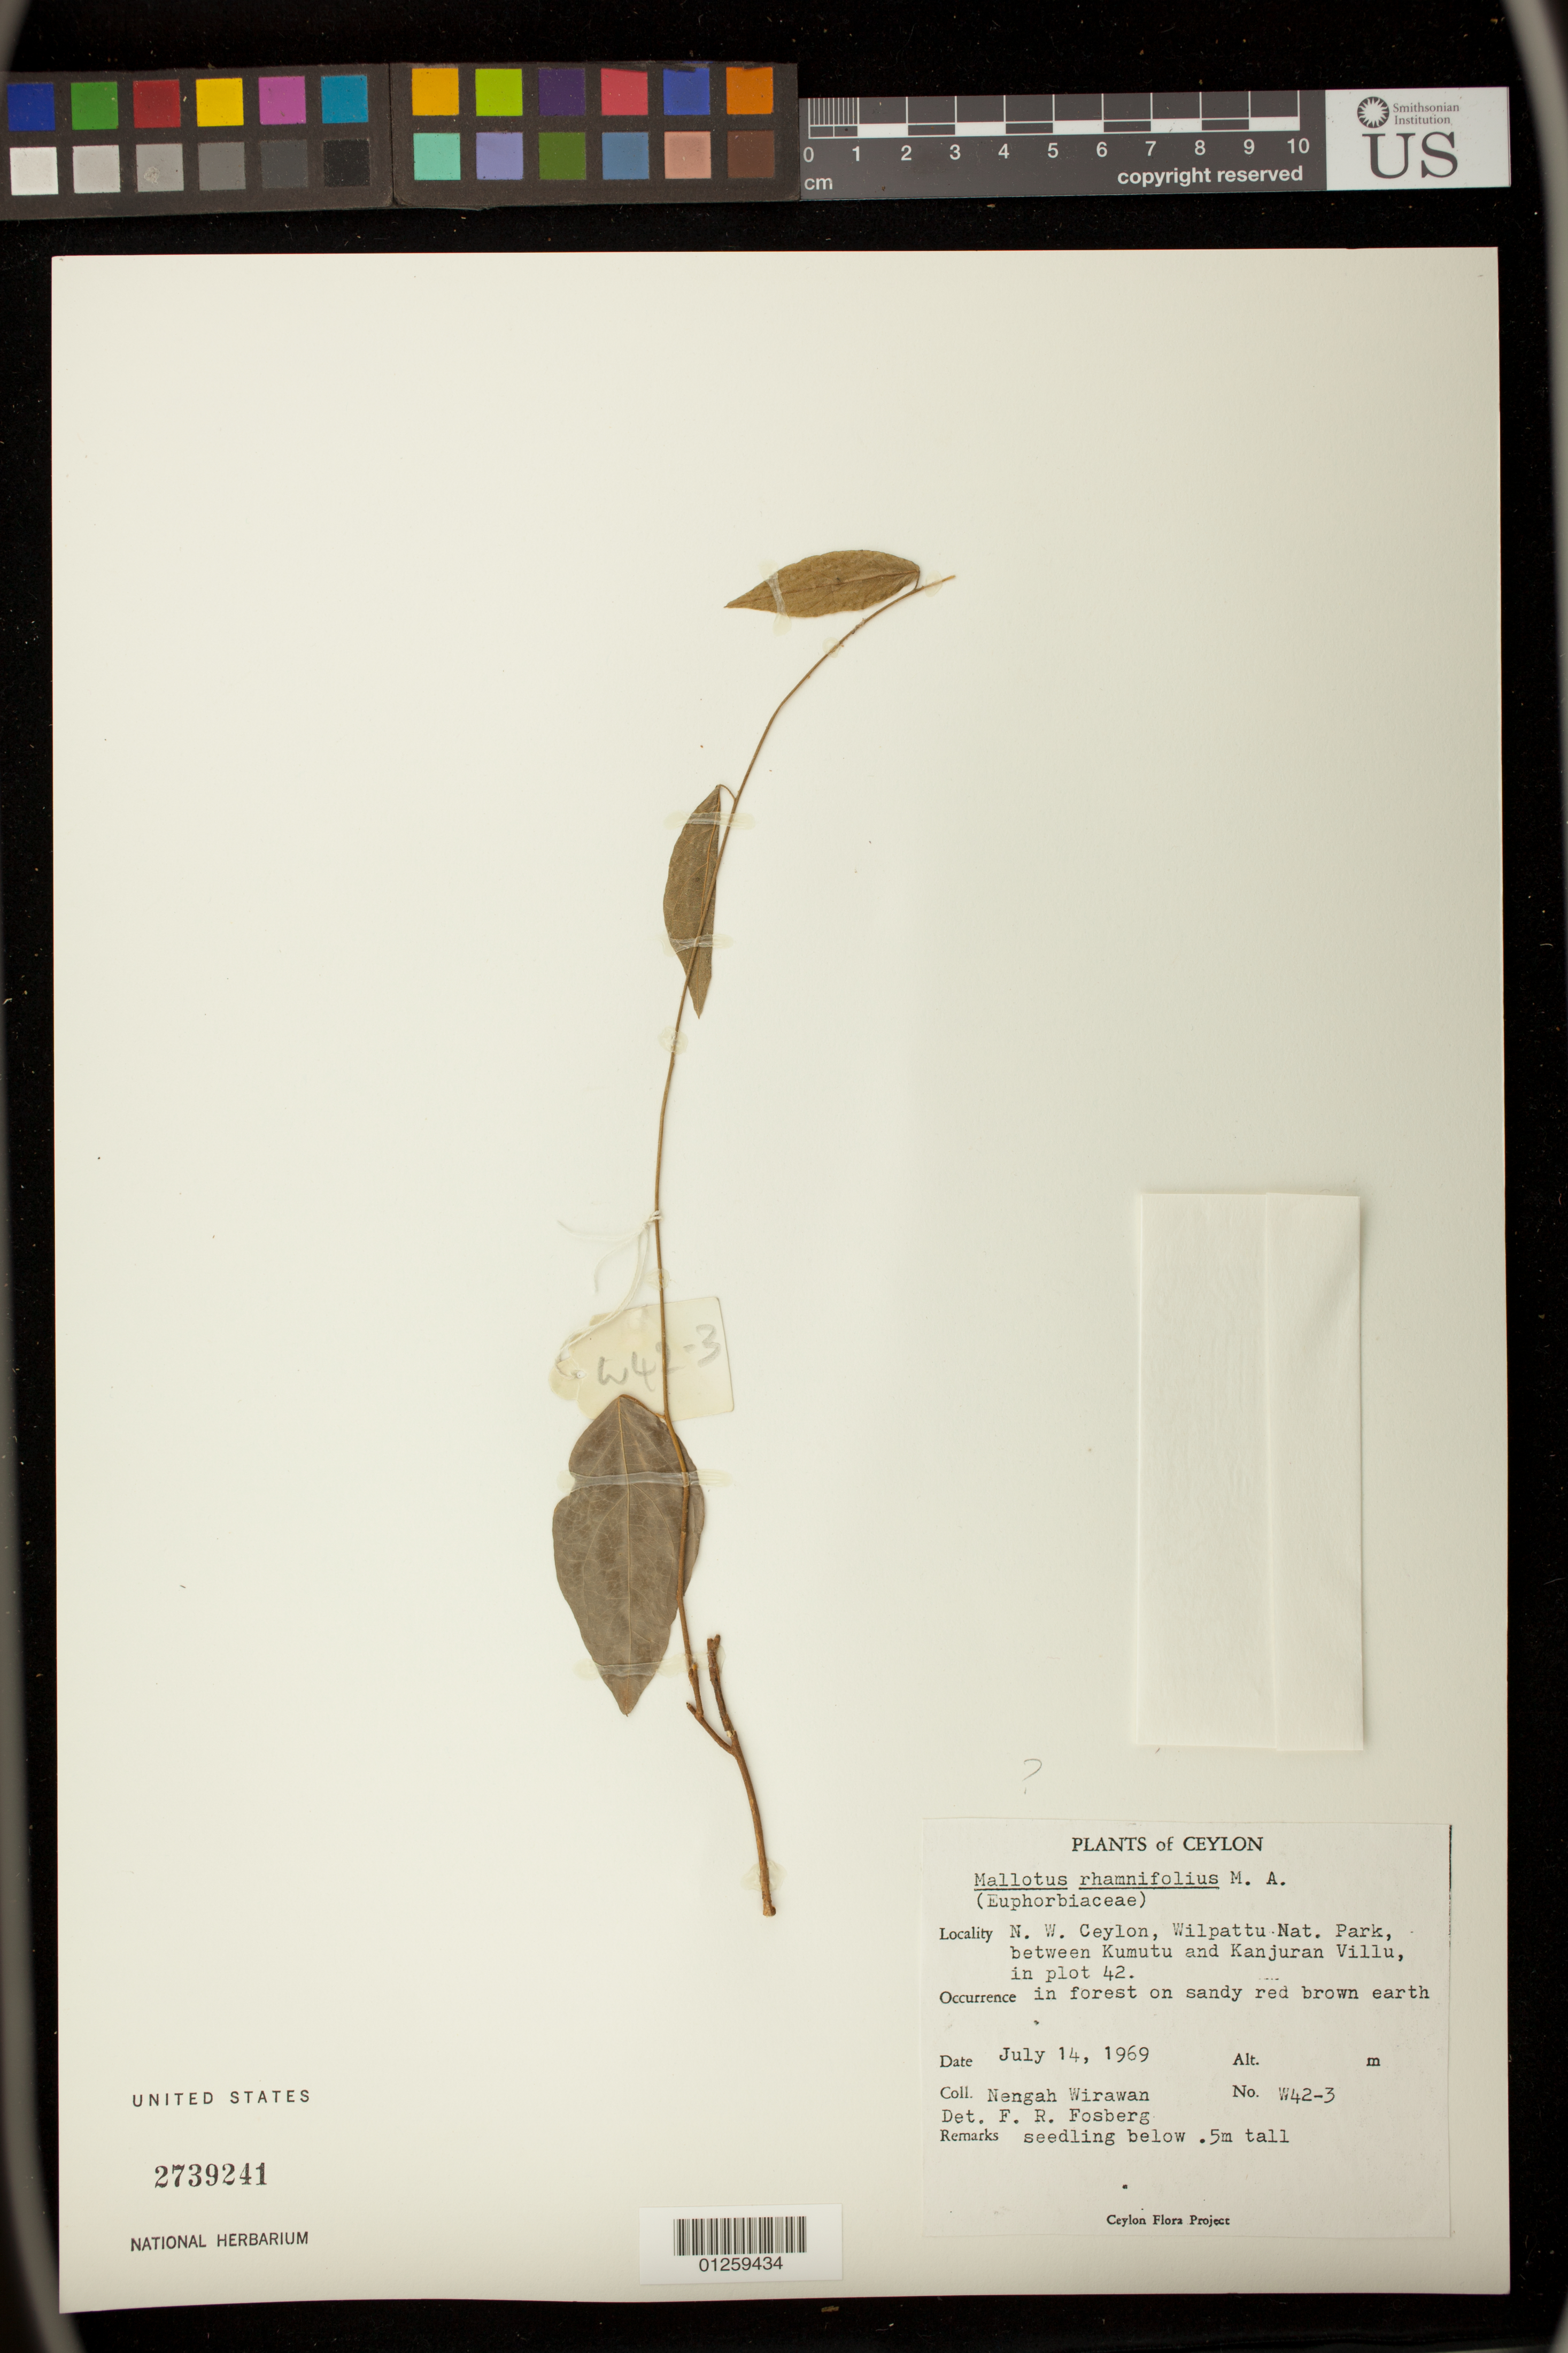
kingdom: Plantae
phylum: Tracheophyta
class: Magnoliopsida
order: Malpighiales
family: Euphorbiaceae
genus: Mallotus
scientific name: Mallotus rhamnifolius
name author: (Willd.) Müll. Arg.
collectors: N. Wirawan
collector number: W42-3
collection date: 1969-07-14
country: Sri Lanka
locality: N.W. Ceylon, Wilpattu Nat. Park, between Kumutu and Kanjuran Villu, in plot 42.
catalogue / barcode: US 2739241